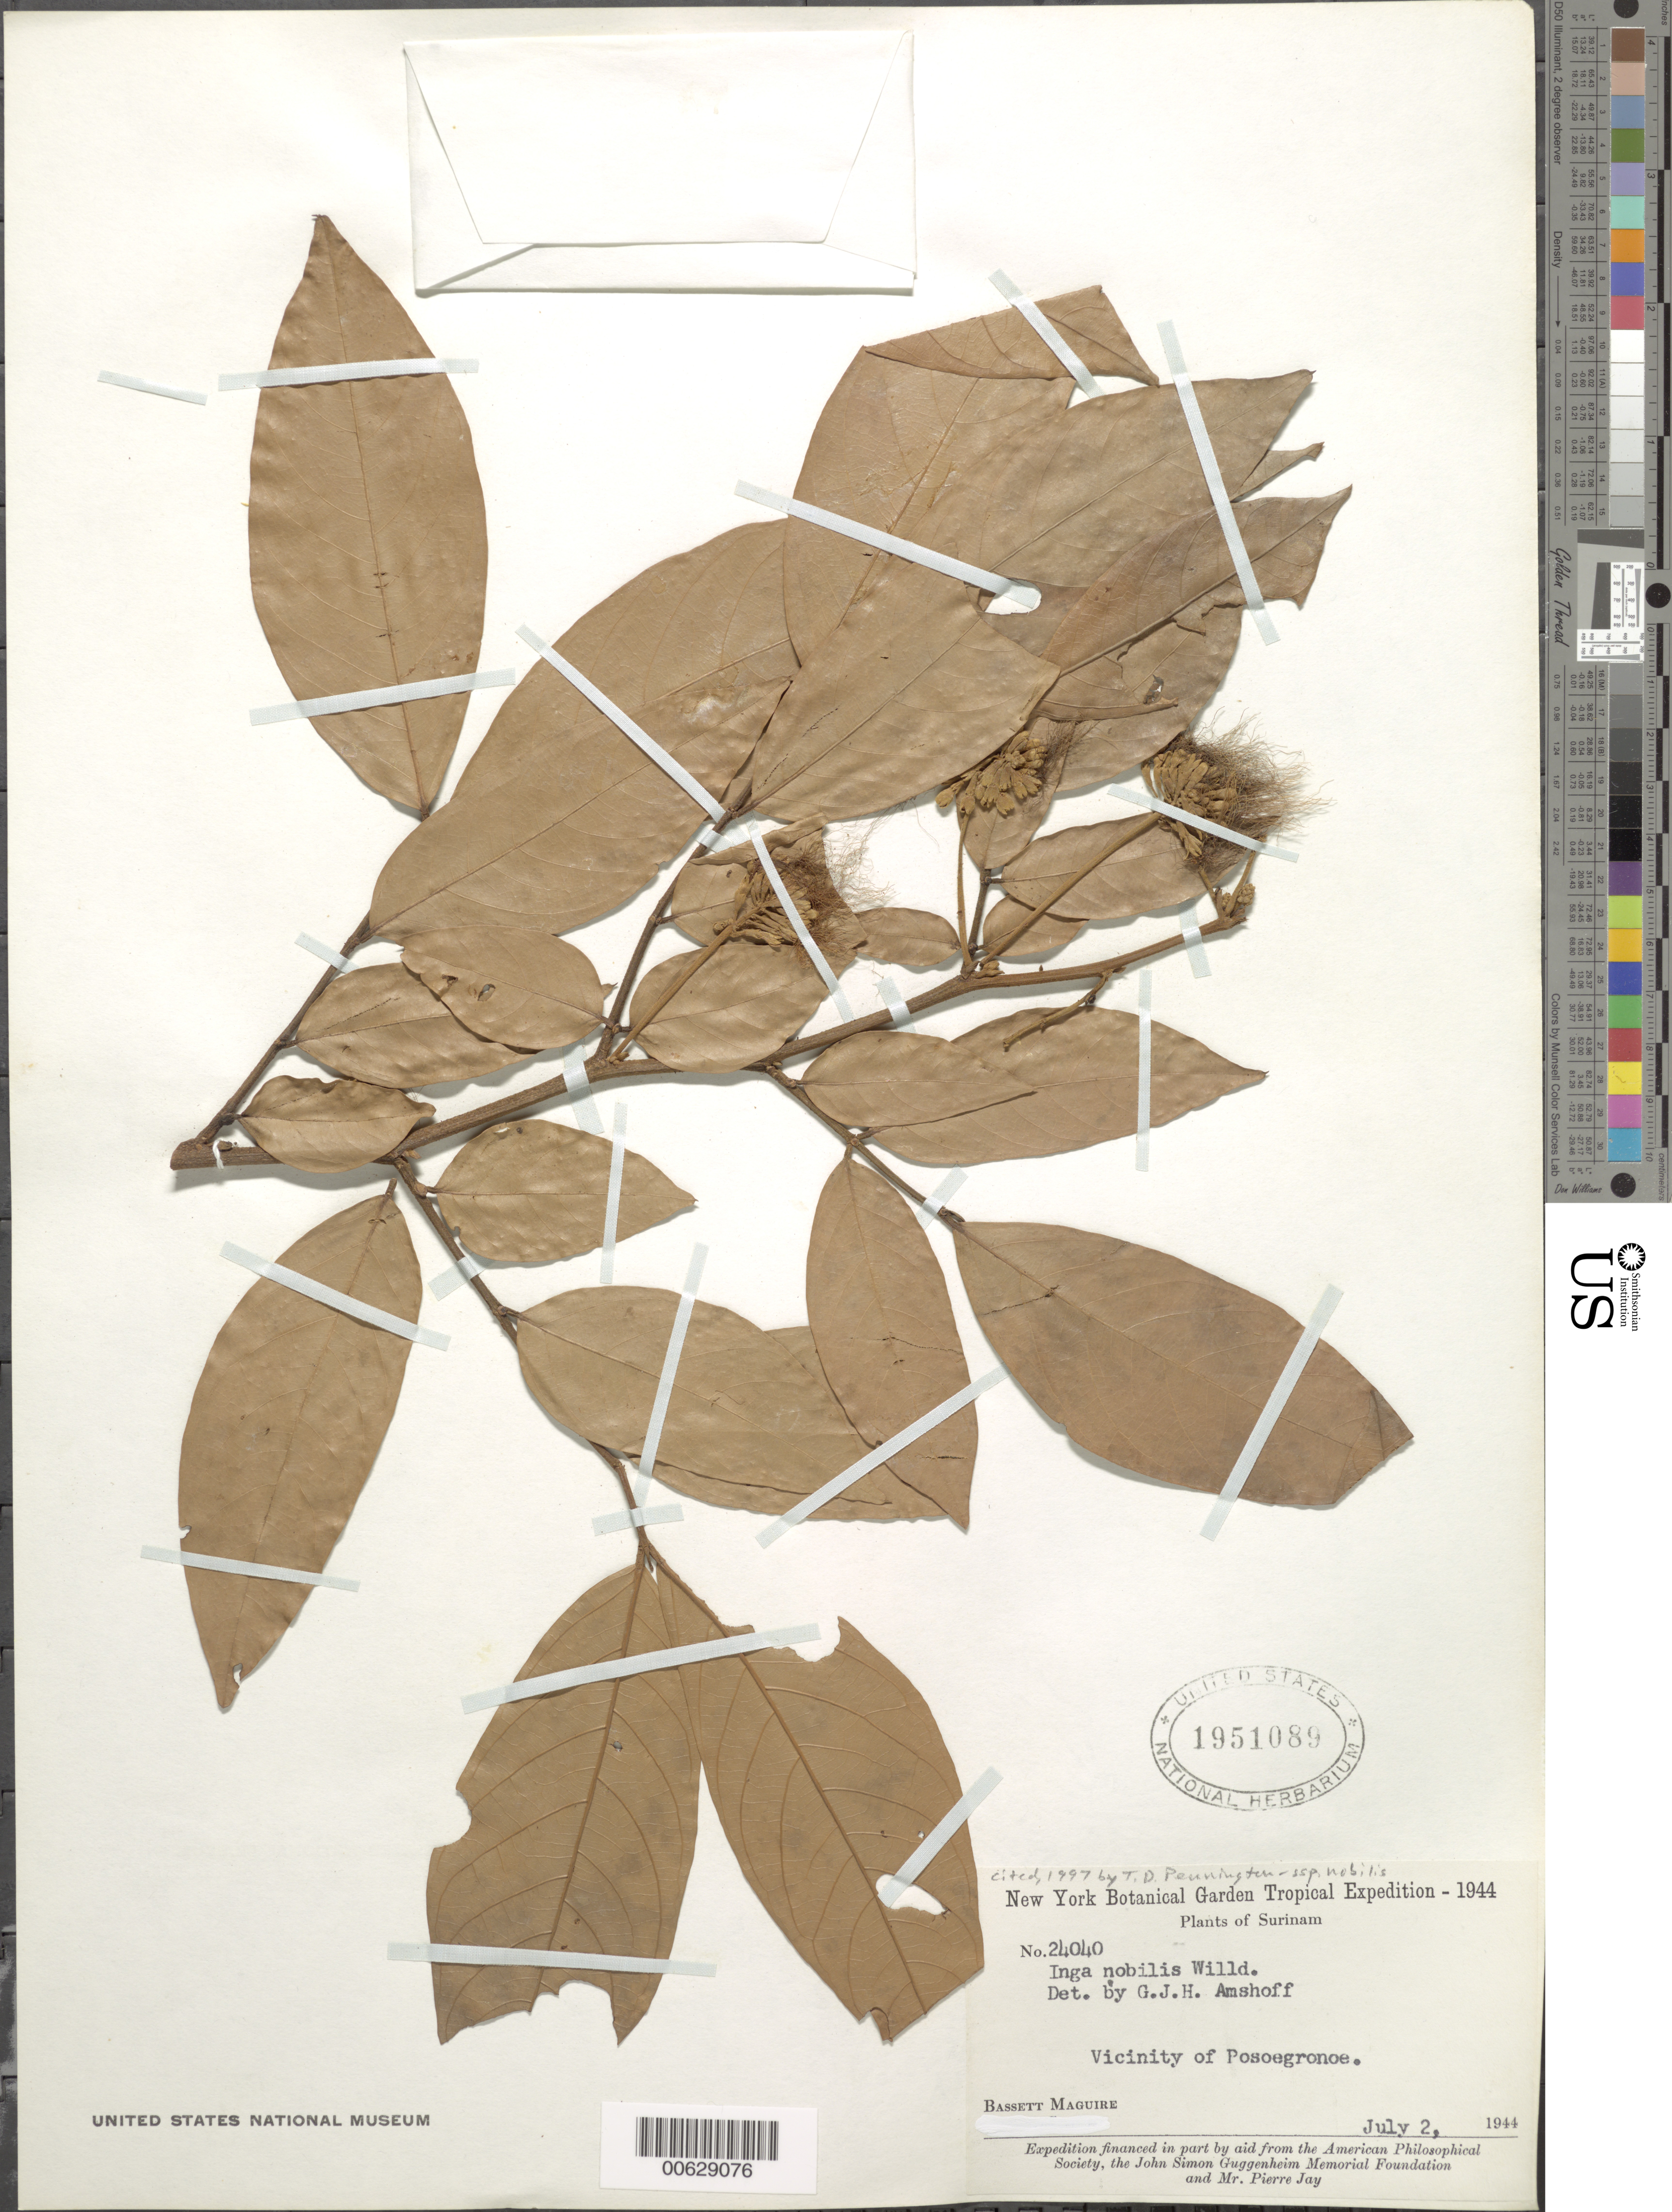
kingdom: Plantae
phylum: Tracheophyta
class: Magnoliopsida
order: Fabales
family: Fabaceae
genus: Inga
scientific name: Inga nobilis subsp. nobilis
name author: Willd.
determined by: Pennington, T. D., (K)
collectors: B. Maguire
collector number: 24040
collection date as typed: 2-Jul-44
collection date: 1944-07-02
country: Suriname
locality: Saramacca River Headwaters, Posoegronoe Village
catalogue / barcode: US 1951089